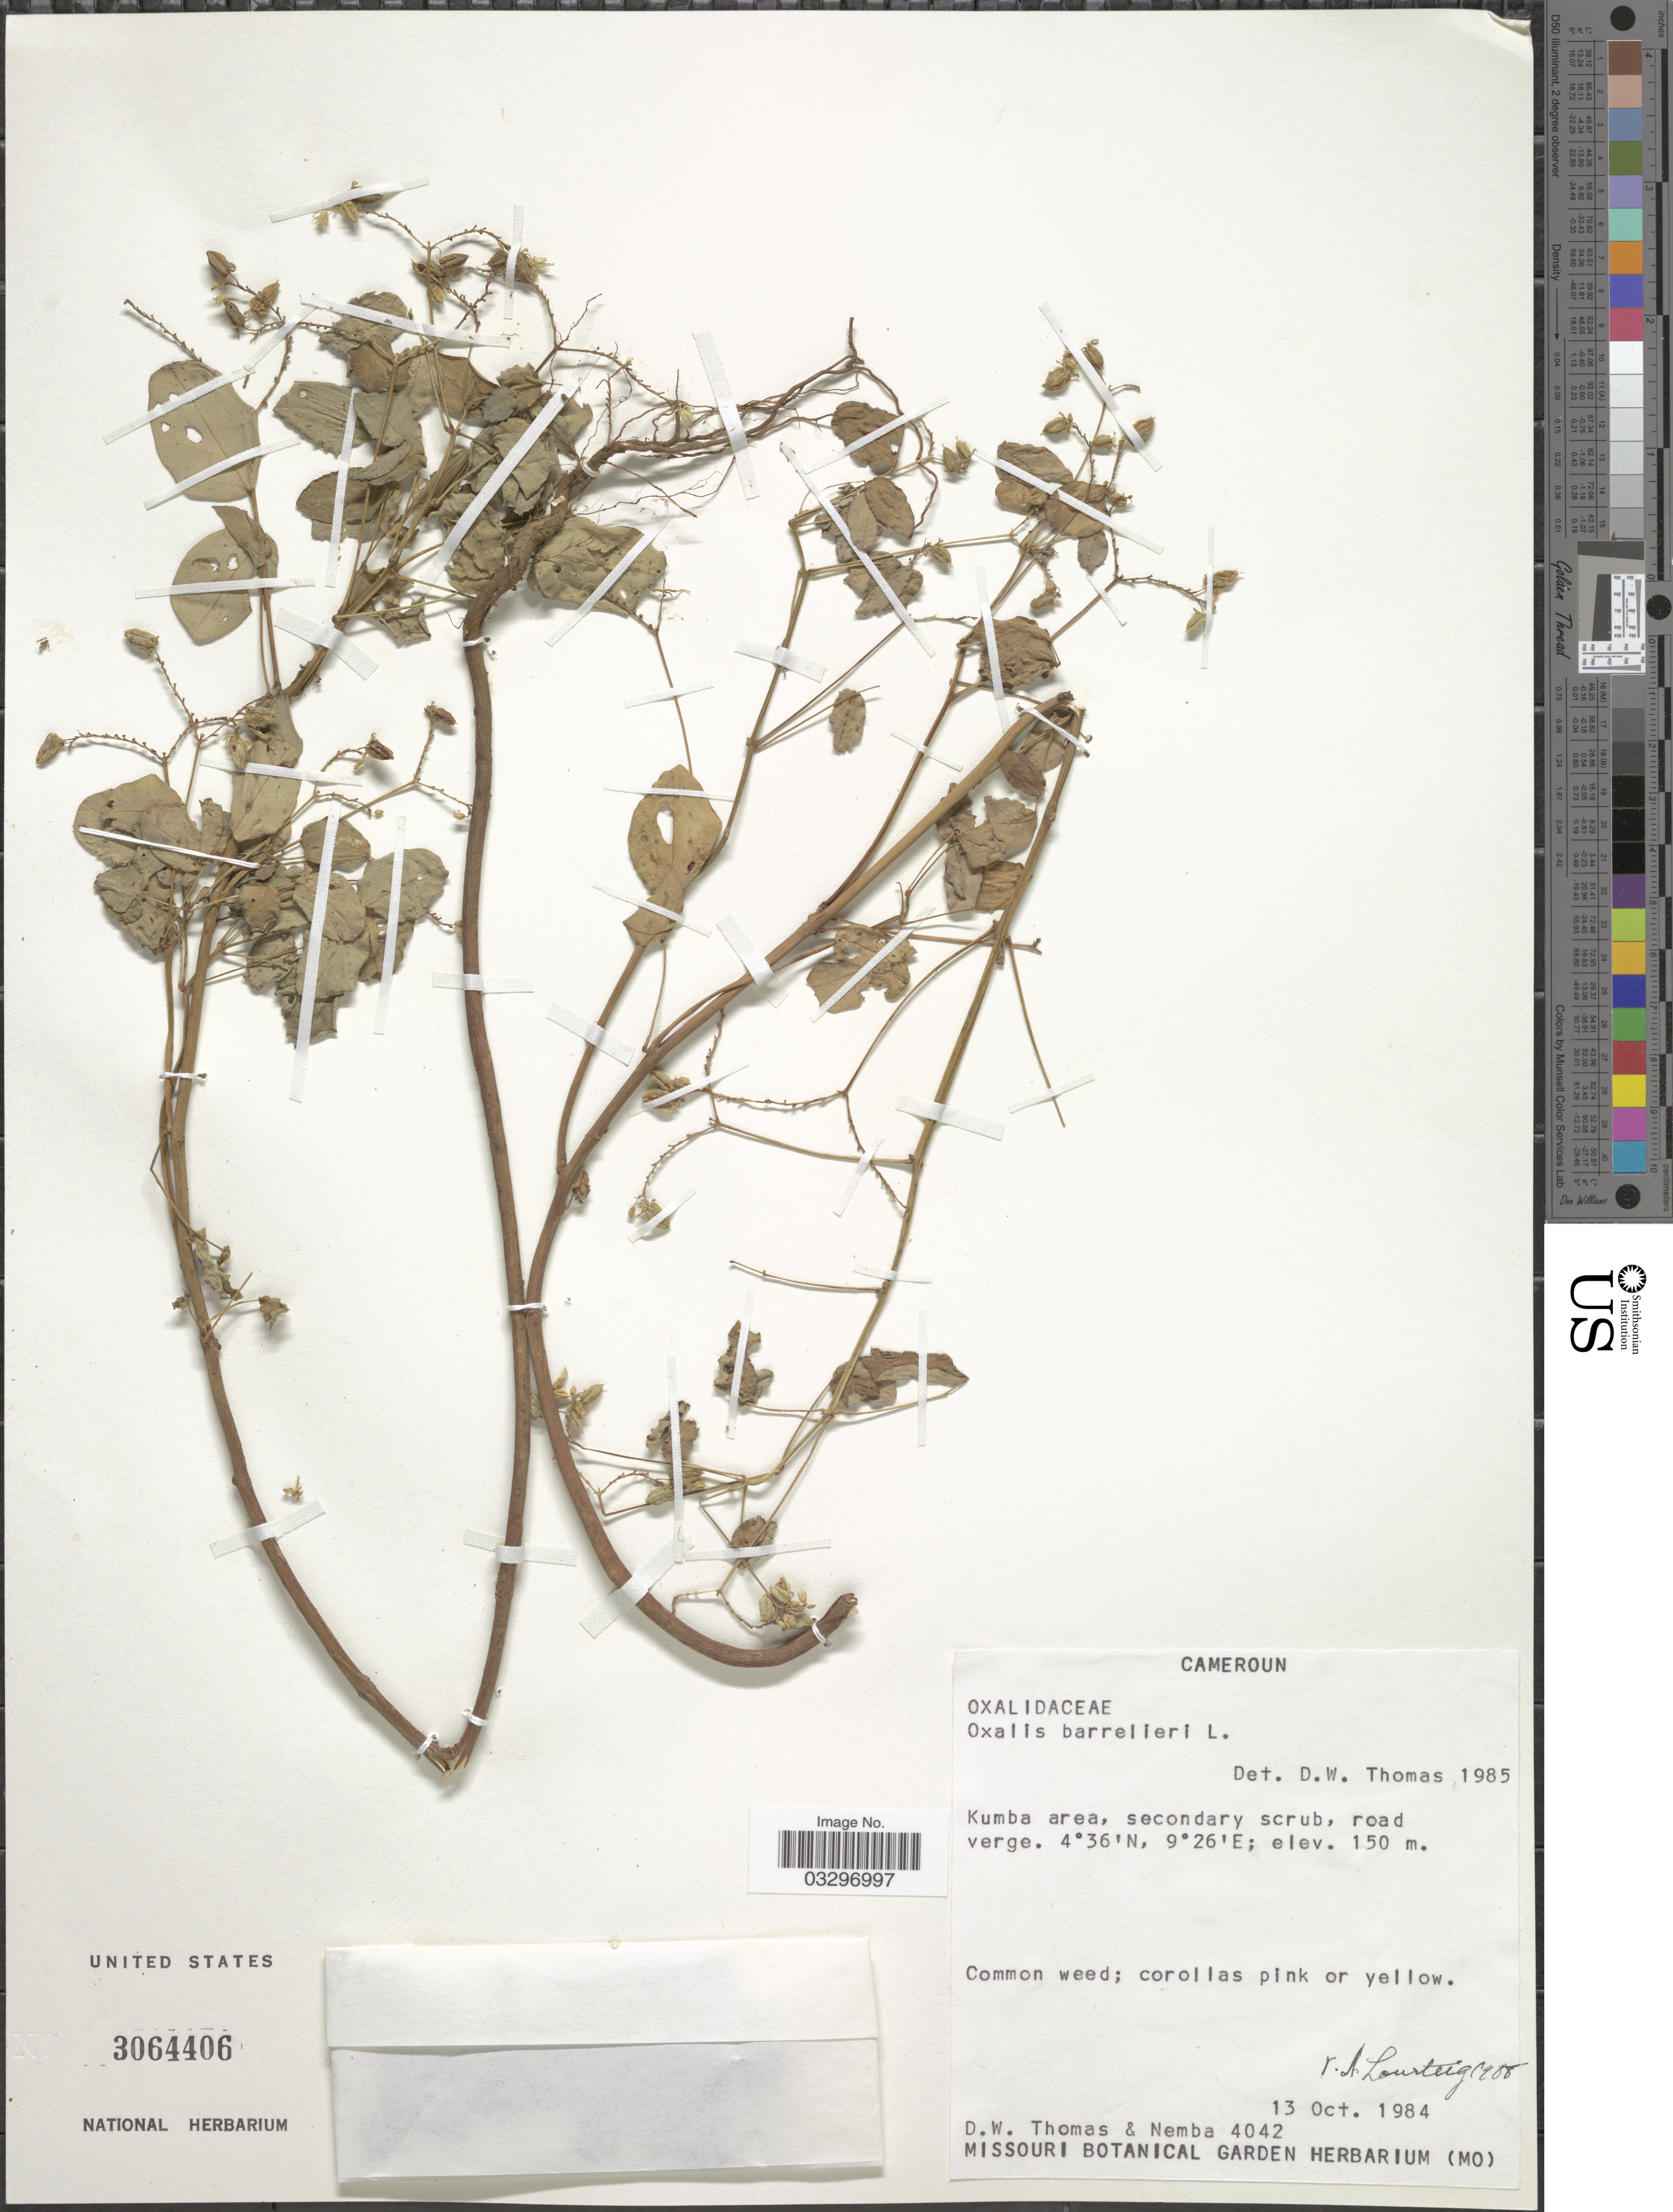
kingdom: Plantae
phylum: Tracheophyta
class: Magnoliopsida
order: Oxalidales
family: Oxalidaceae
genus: Oxalis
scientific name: Oxalis barrelieri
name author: L.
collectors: D. W. Thomas & Nemba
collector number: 4042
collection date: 1984-10-13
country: Cameroon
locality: Kumba area.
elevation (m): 150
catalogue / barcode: US 3064406